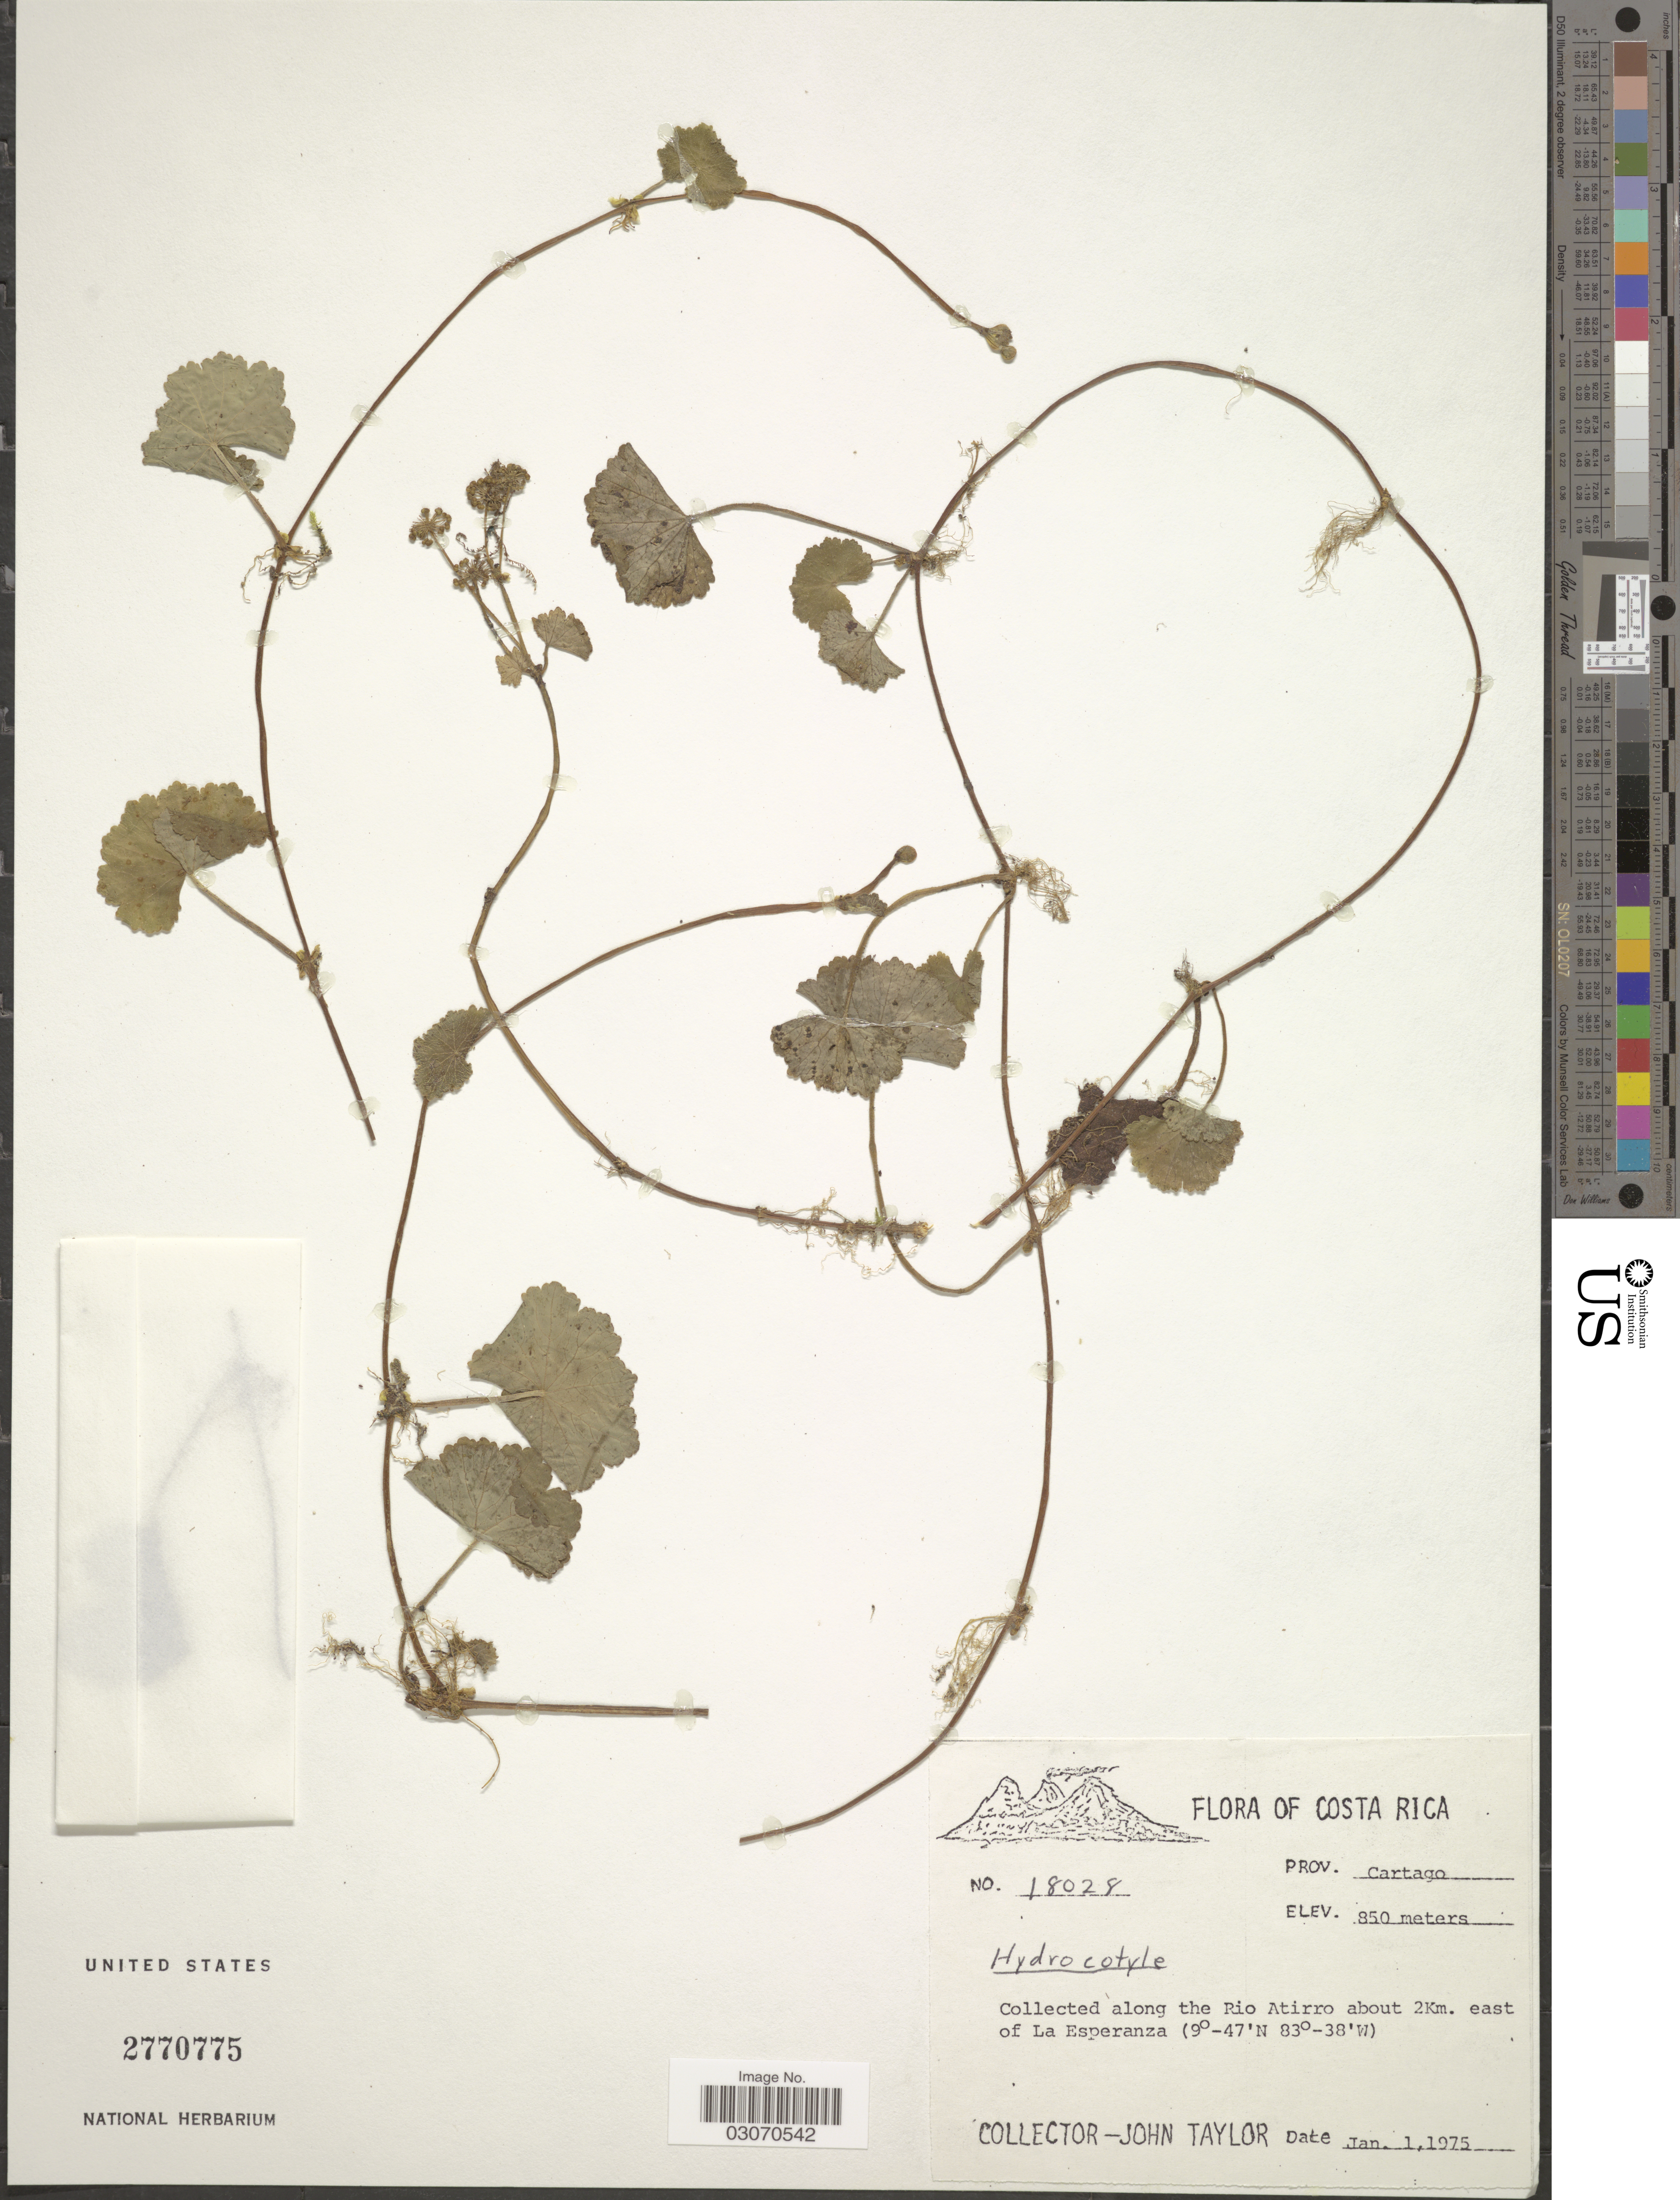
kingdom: Plantae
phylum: Tracheophyta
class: Magnoliopsida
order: Apiales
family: Araliaceae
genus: Hydrocotyle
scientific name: Hydrocotyle sp.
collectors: J. Taylor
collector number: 18028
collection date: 1975-01-01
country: Costa Rica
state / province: Cartago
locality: Along the Rio Atirro about 2Km. east of La Esperanza.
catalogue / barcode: US 2770775